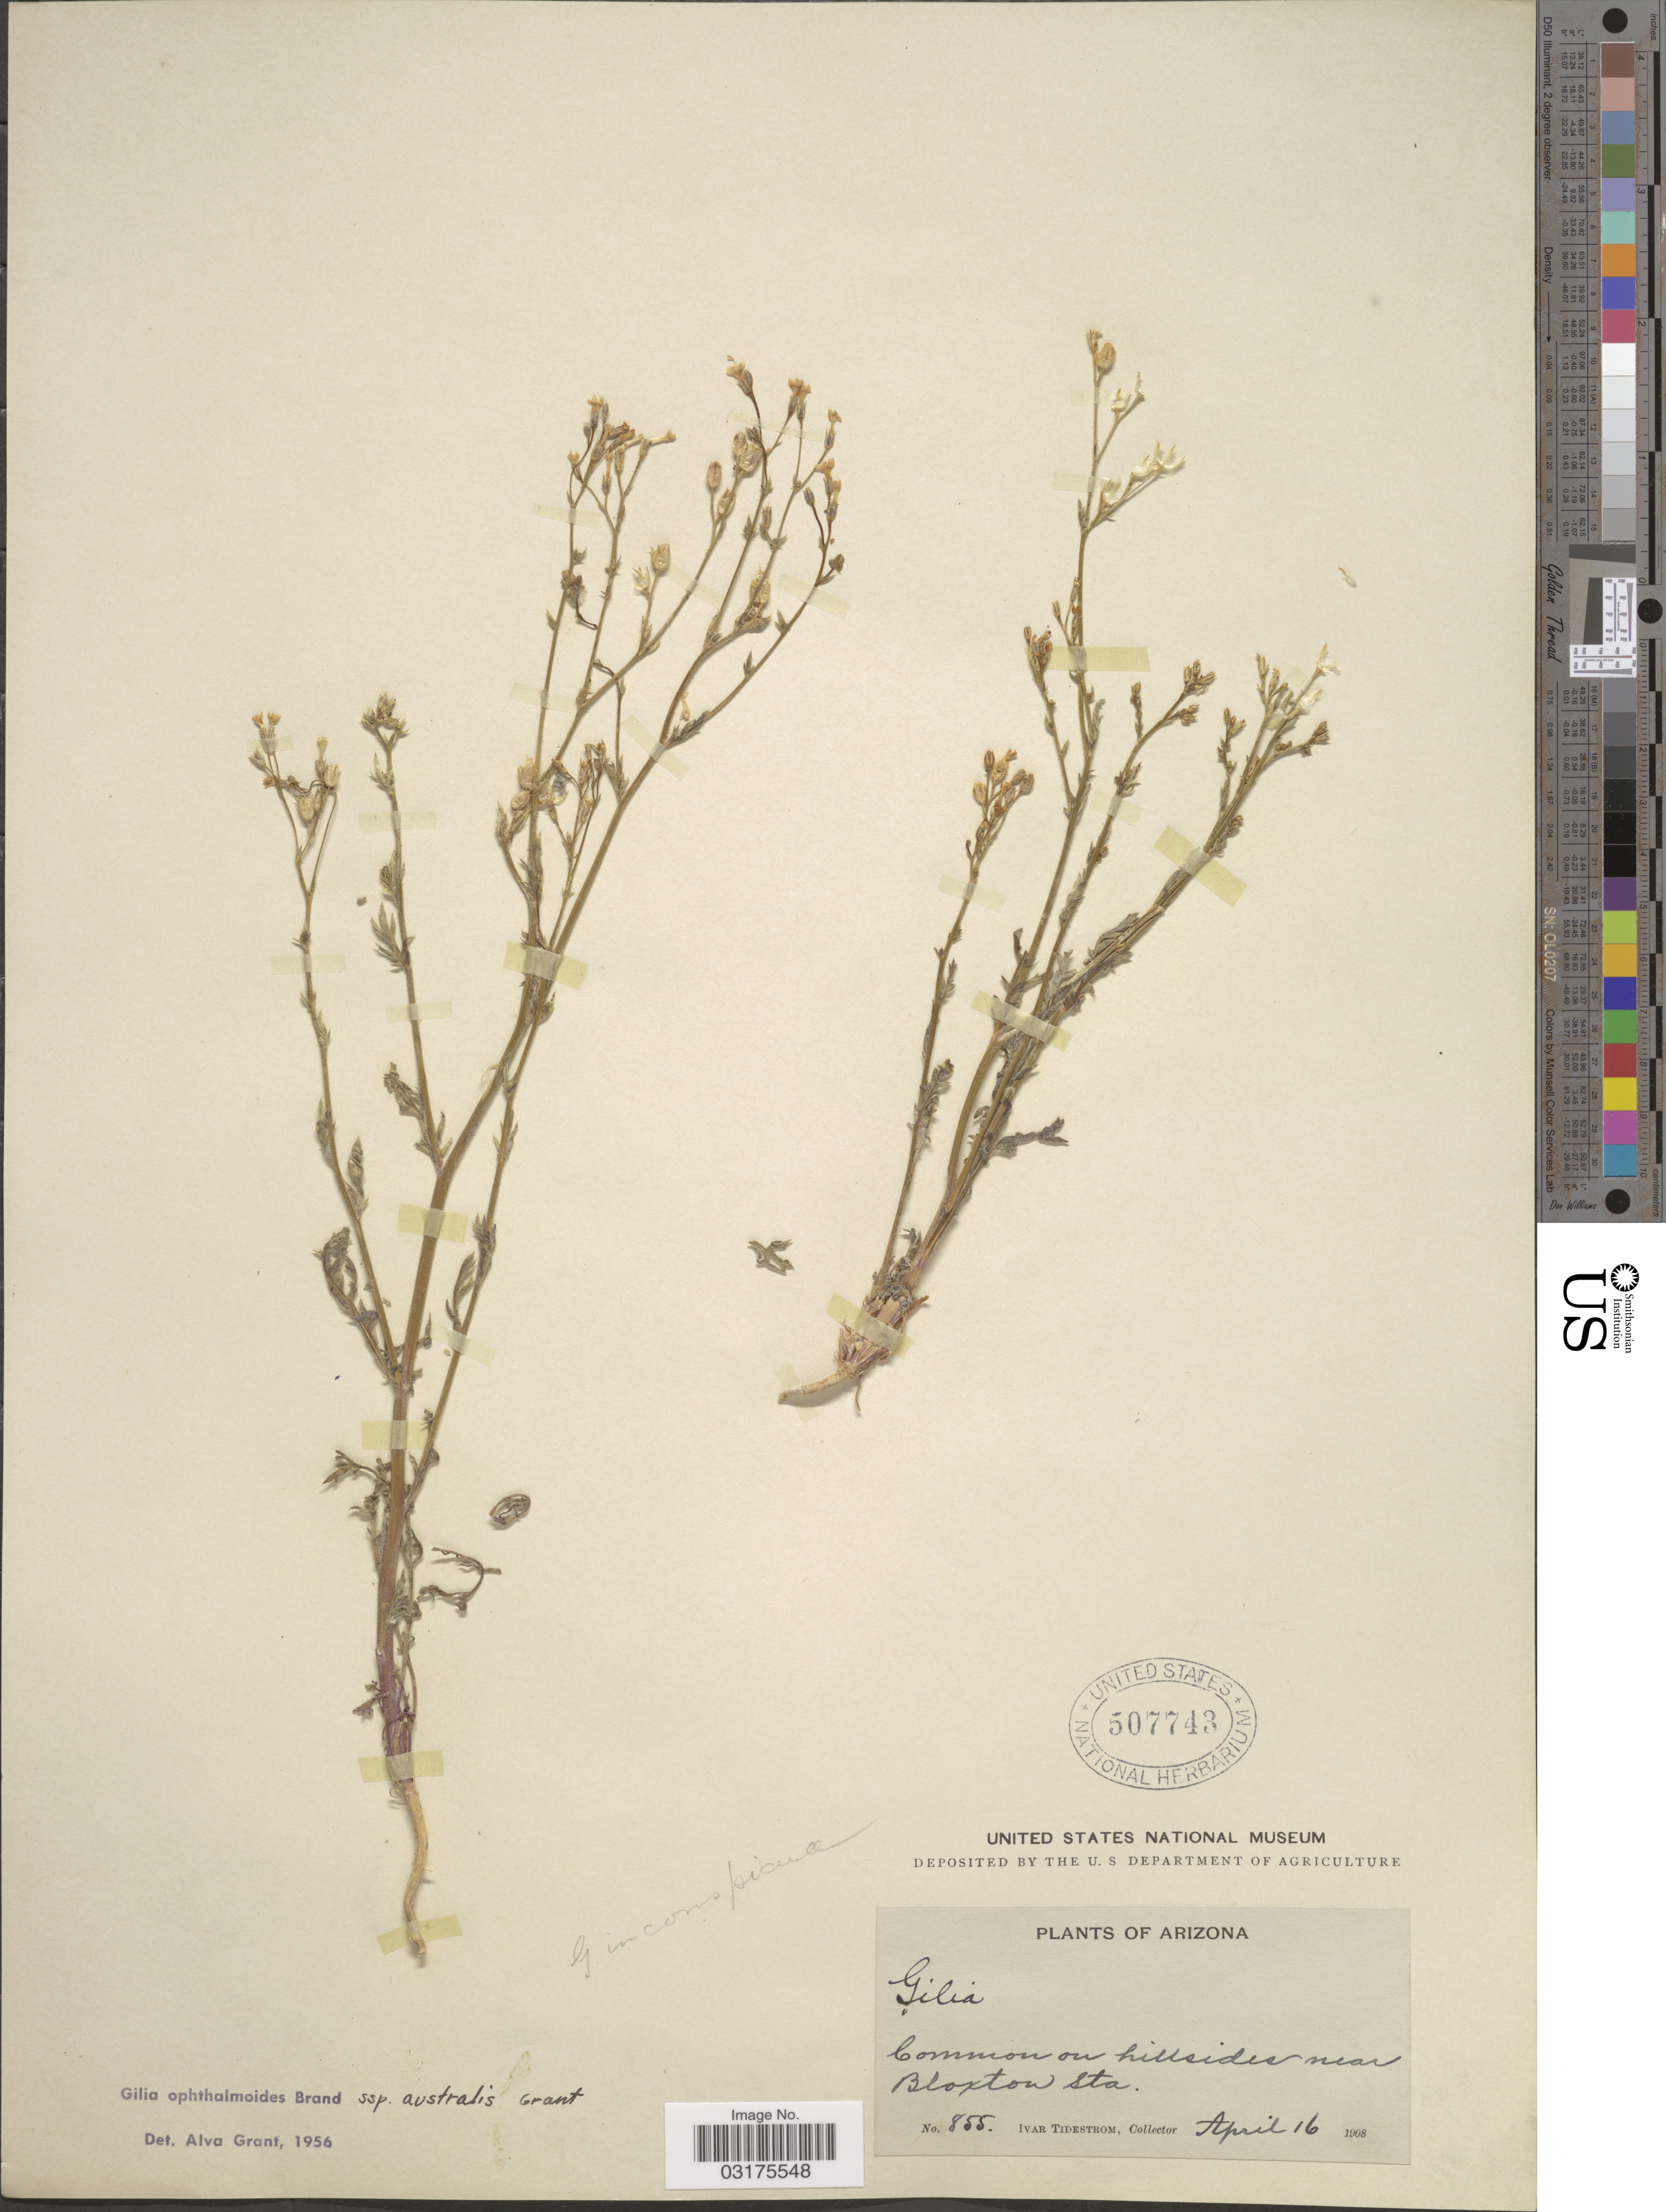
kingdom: Plantae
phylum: Tracheophyta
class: Magnoliopsida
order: Ericales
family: Polemoniaceae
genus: Gilia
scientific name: Gilia flavocincta subsp. australis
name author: A. Nelson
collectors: I. F. Tidestrom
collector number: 855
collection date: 1908-04-16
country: United States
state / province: Arizona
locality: Common on hillsides near Bloxton sta.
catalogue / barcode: US 507743